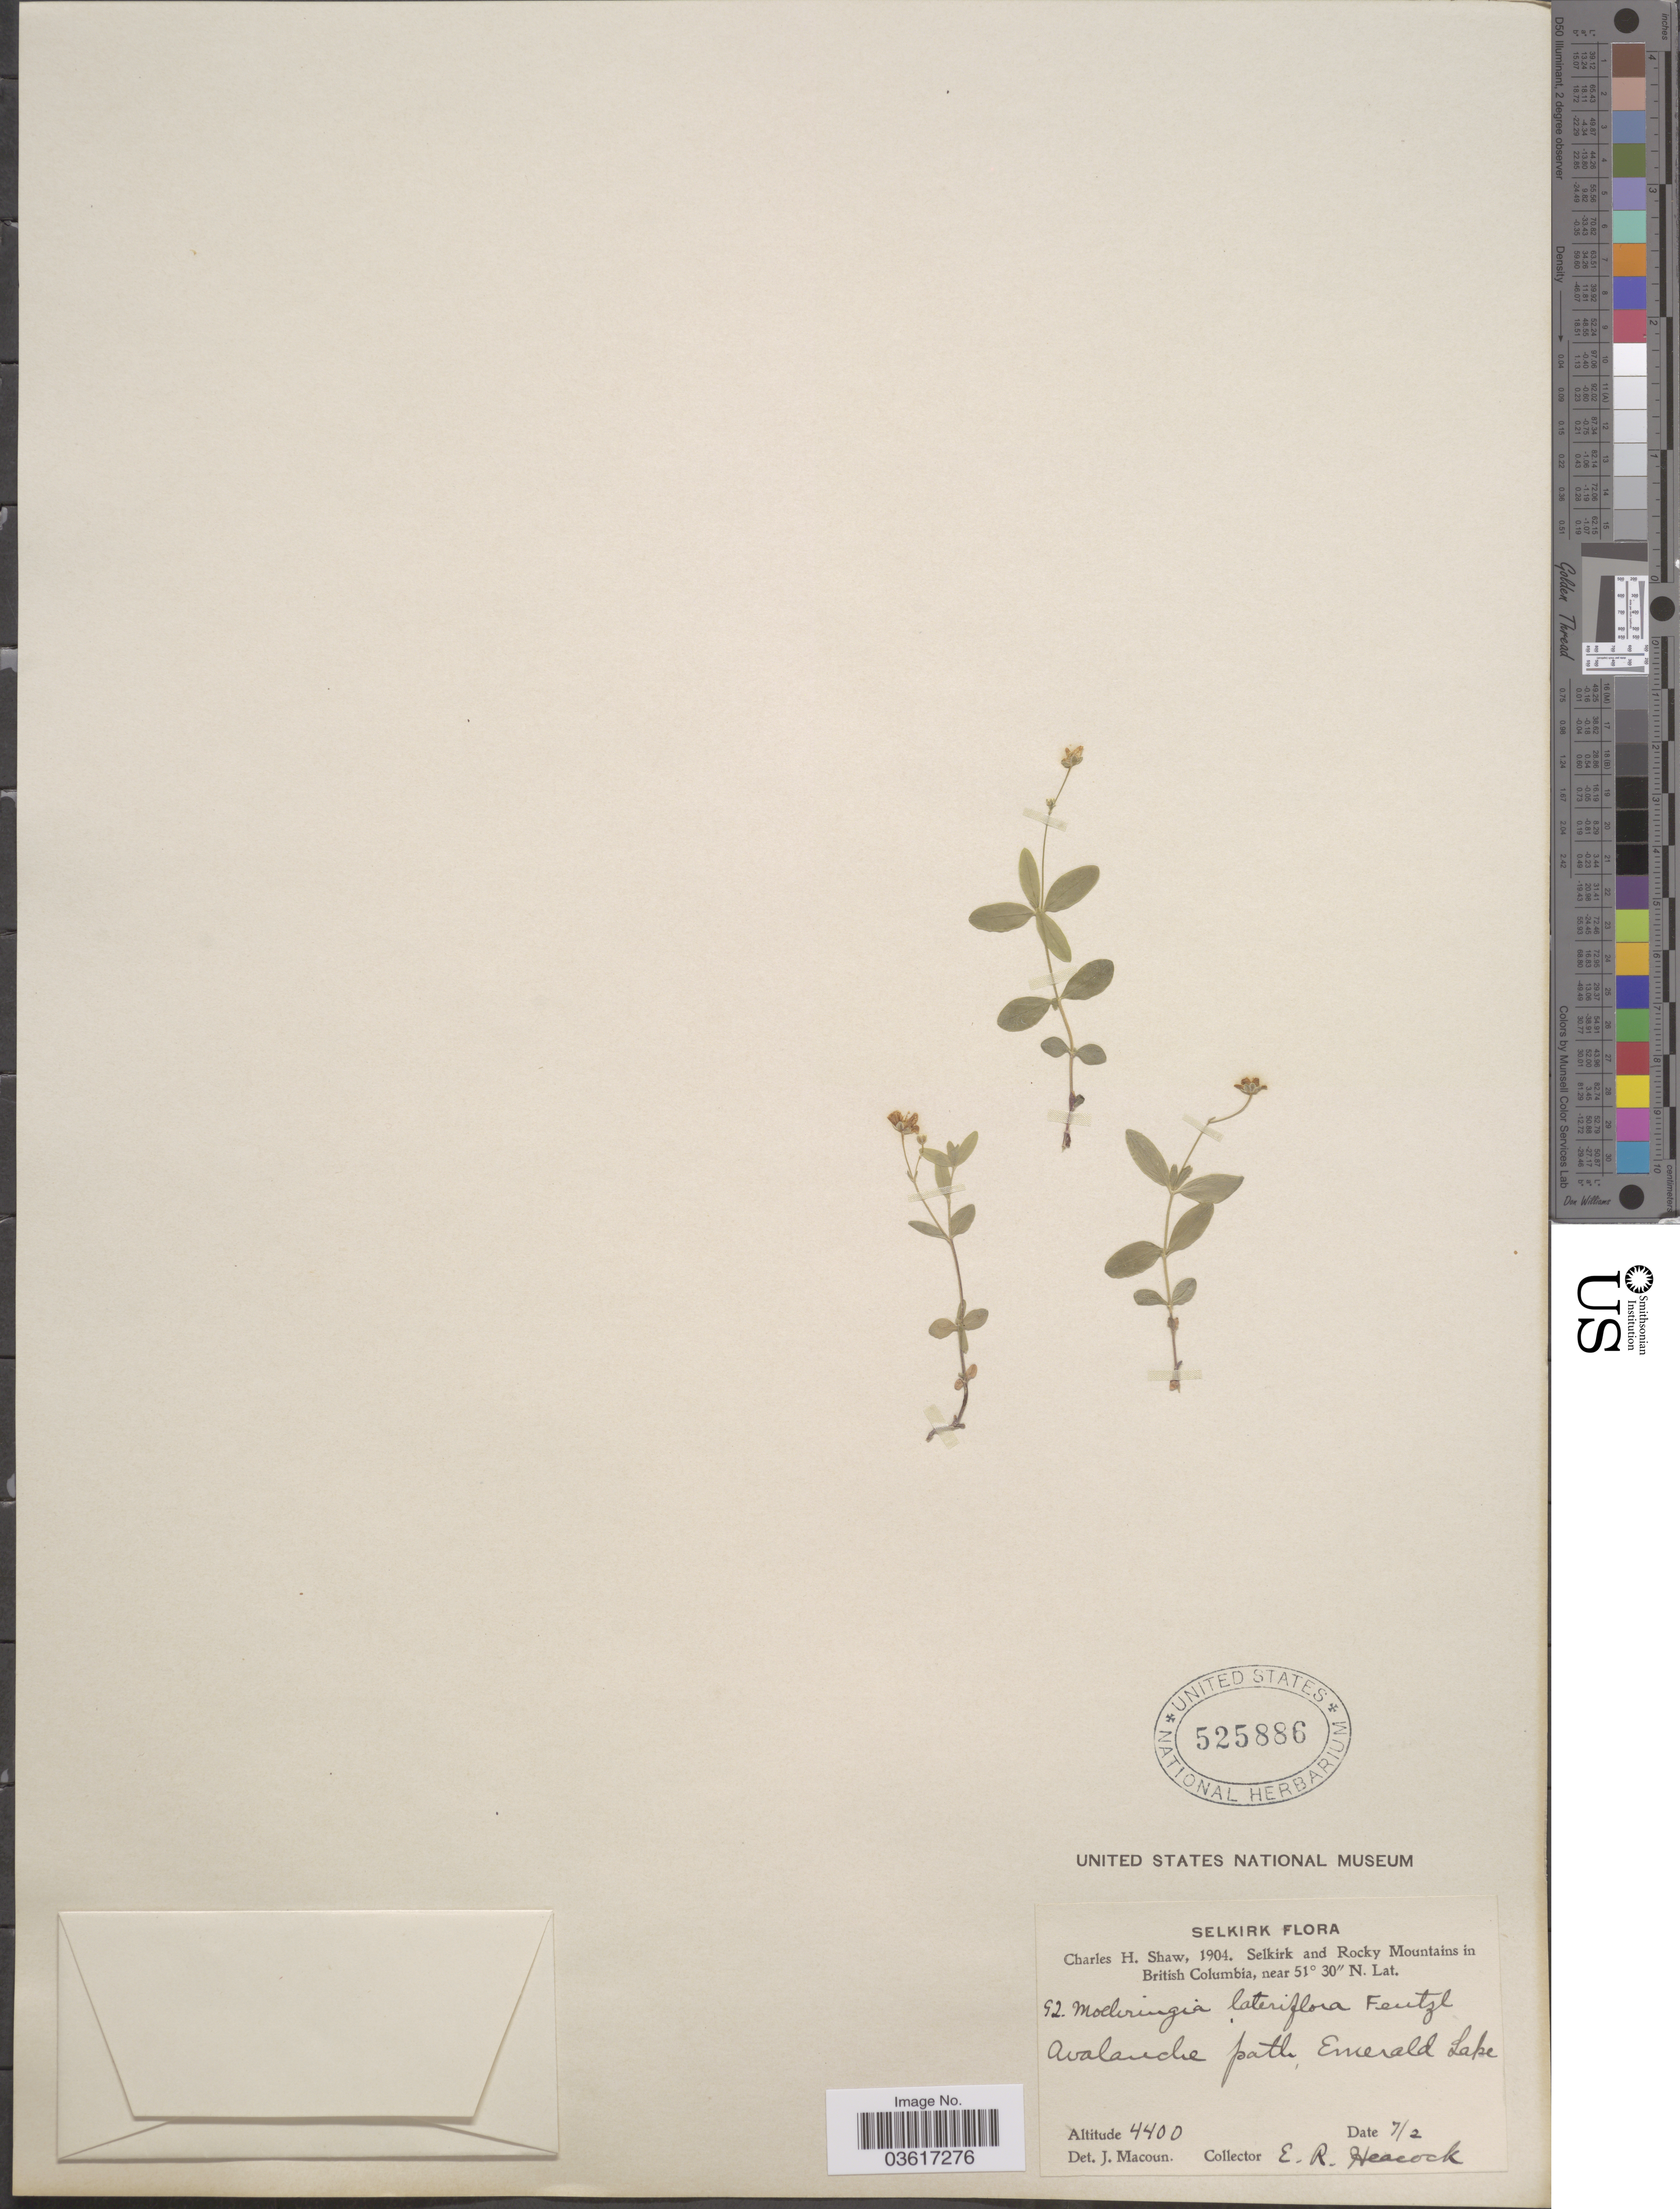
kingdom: Plantae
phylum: Tracheophyta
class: Magnoliopsida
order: Caryophyllales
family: Caryophyllaceae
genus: Moehringia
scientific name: Moehringia lateriflora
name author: (L.) Fenzl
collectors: E. Heacock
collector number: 92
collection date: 1904-02-07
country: Canada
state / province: British Columbia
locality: Selkirk. Selkirk and Rocky Mountains. Avalanche path, Emerald Lake.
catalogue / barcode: US 525886